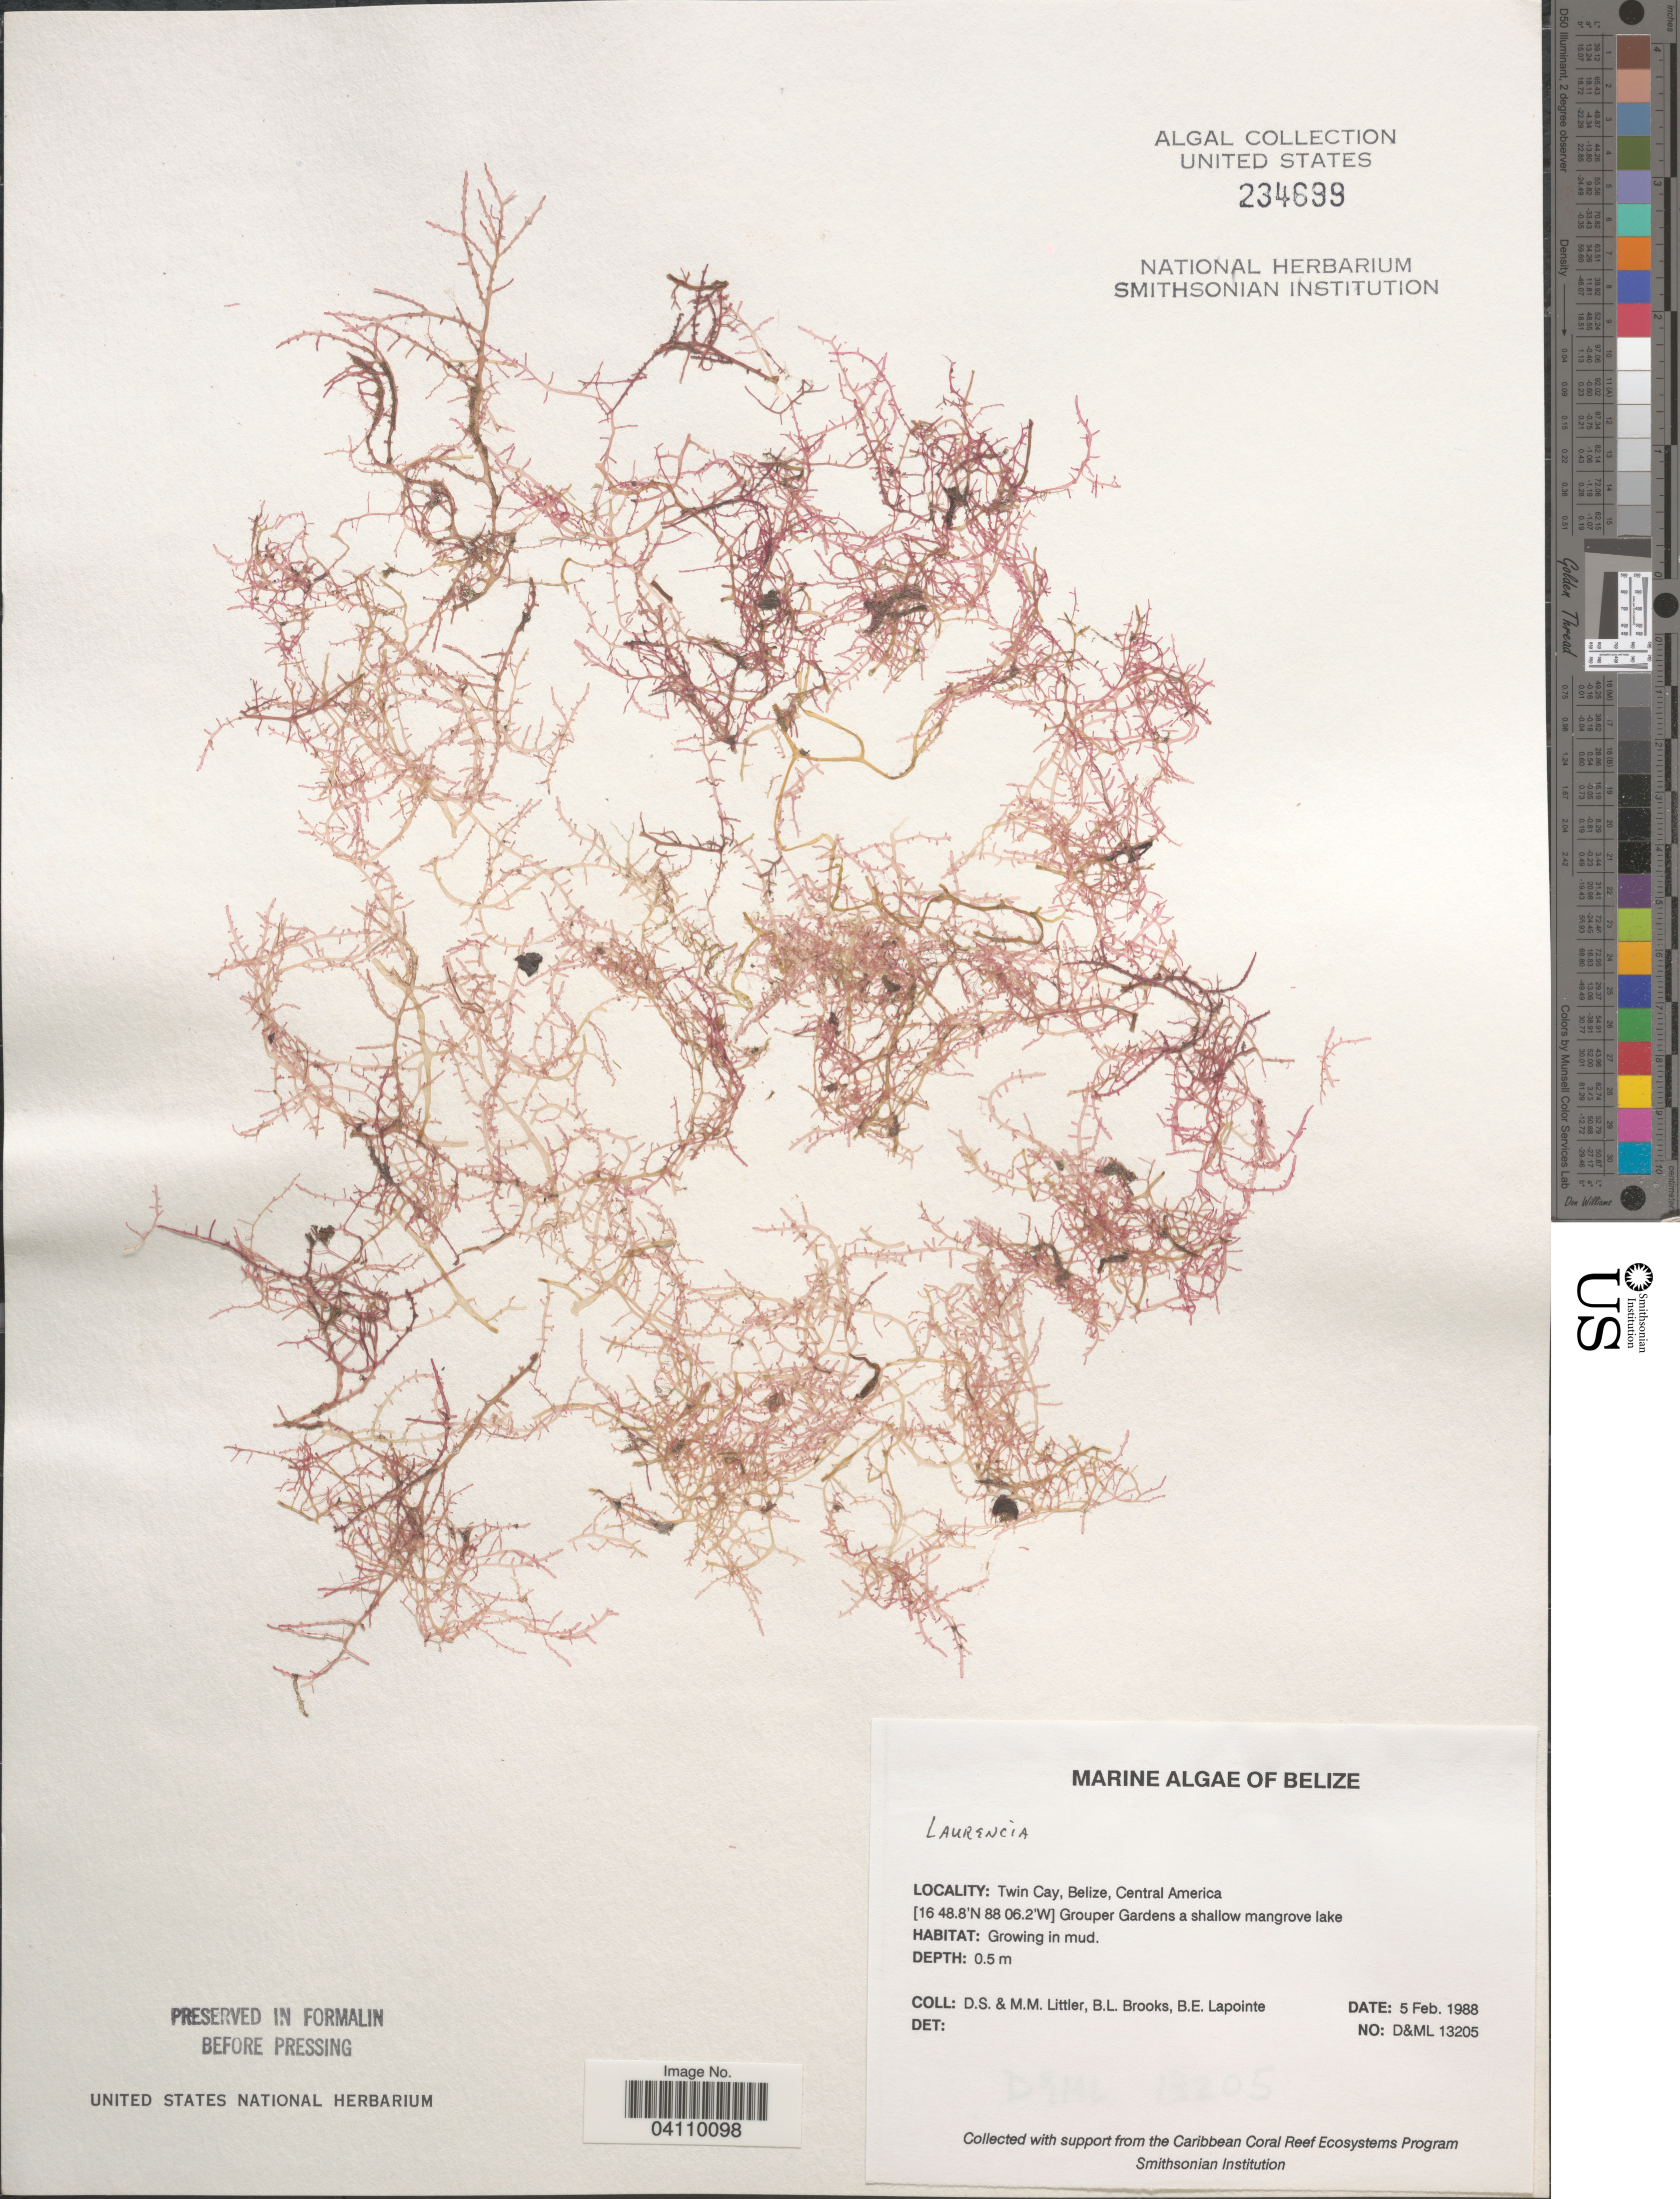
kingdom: Plantae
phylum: Rhodophyta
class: Florideophyceae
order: Ceramiales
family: Rhodomelaceae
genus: Laurencia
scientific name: Laurencia sp.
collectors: D. S. Littler, B. Brooks & B. Lapointe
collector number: D&ML13205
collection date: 1988-02-05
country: Belize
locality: Twin Cay. Grouper Gardens.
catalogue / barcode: US 234699